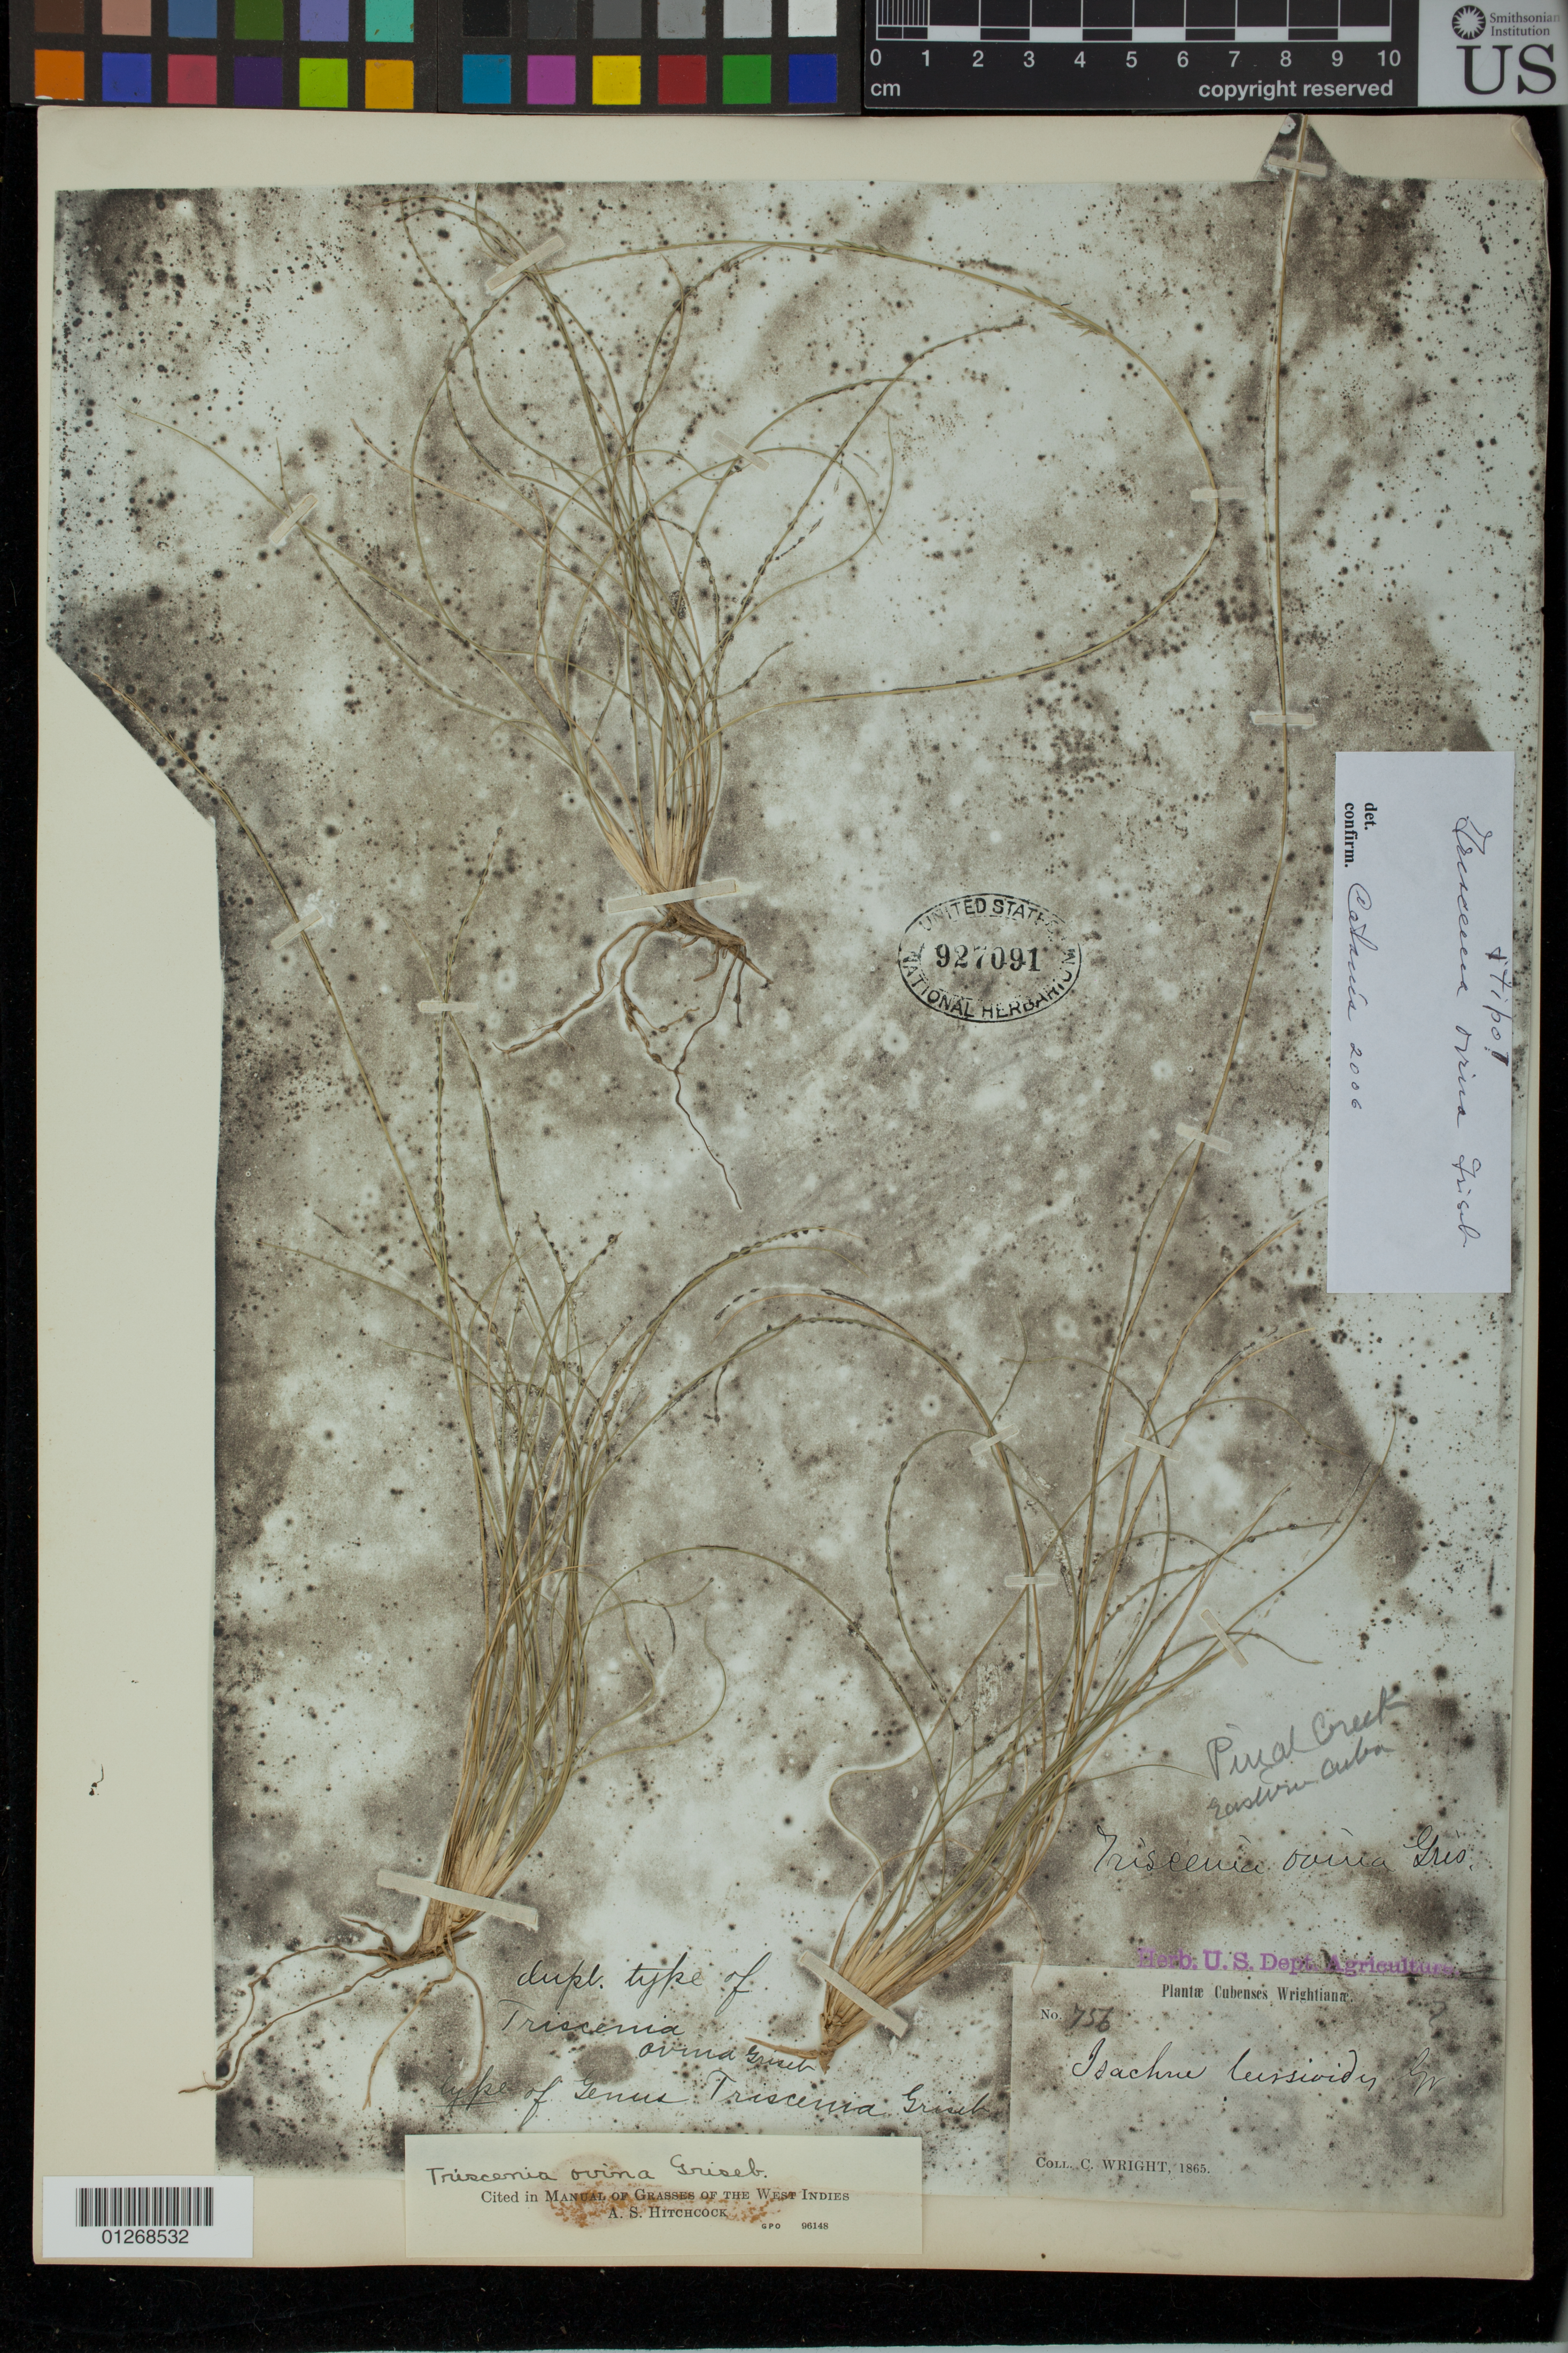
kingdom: Plantae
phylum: Tracheophyta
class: Liliopsida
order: Poales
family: Poaceae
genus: Triscenia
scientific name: Triscenia ovina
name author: Griseb.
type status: Type Collection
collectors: C. Wright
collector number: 756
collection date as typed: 1865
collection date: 1865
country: Cuba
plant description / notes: Labeled with type number (Wright 756) and probably a type, but [erroneous?] date on label is 1865 and name published 1863. Note also that original label is annotated "Isachne leersioides Gr." whose type is Wright 755.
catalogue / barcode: US 927091